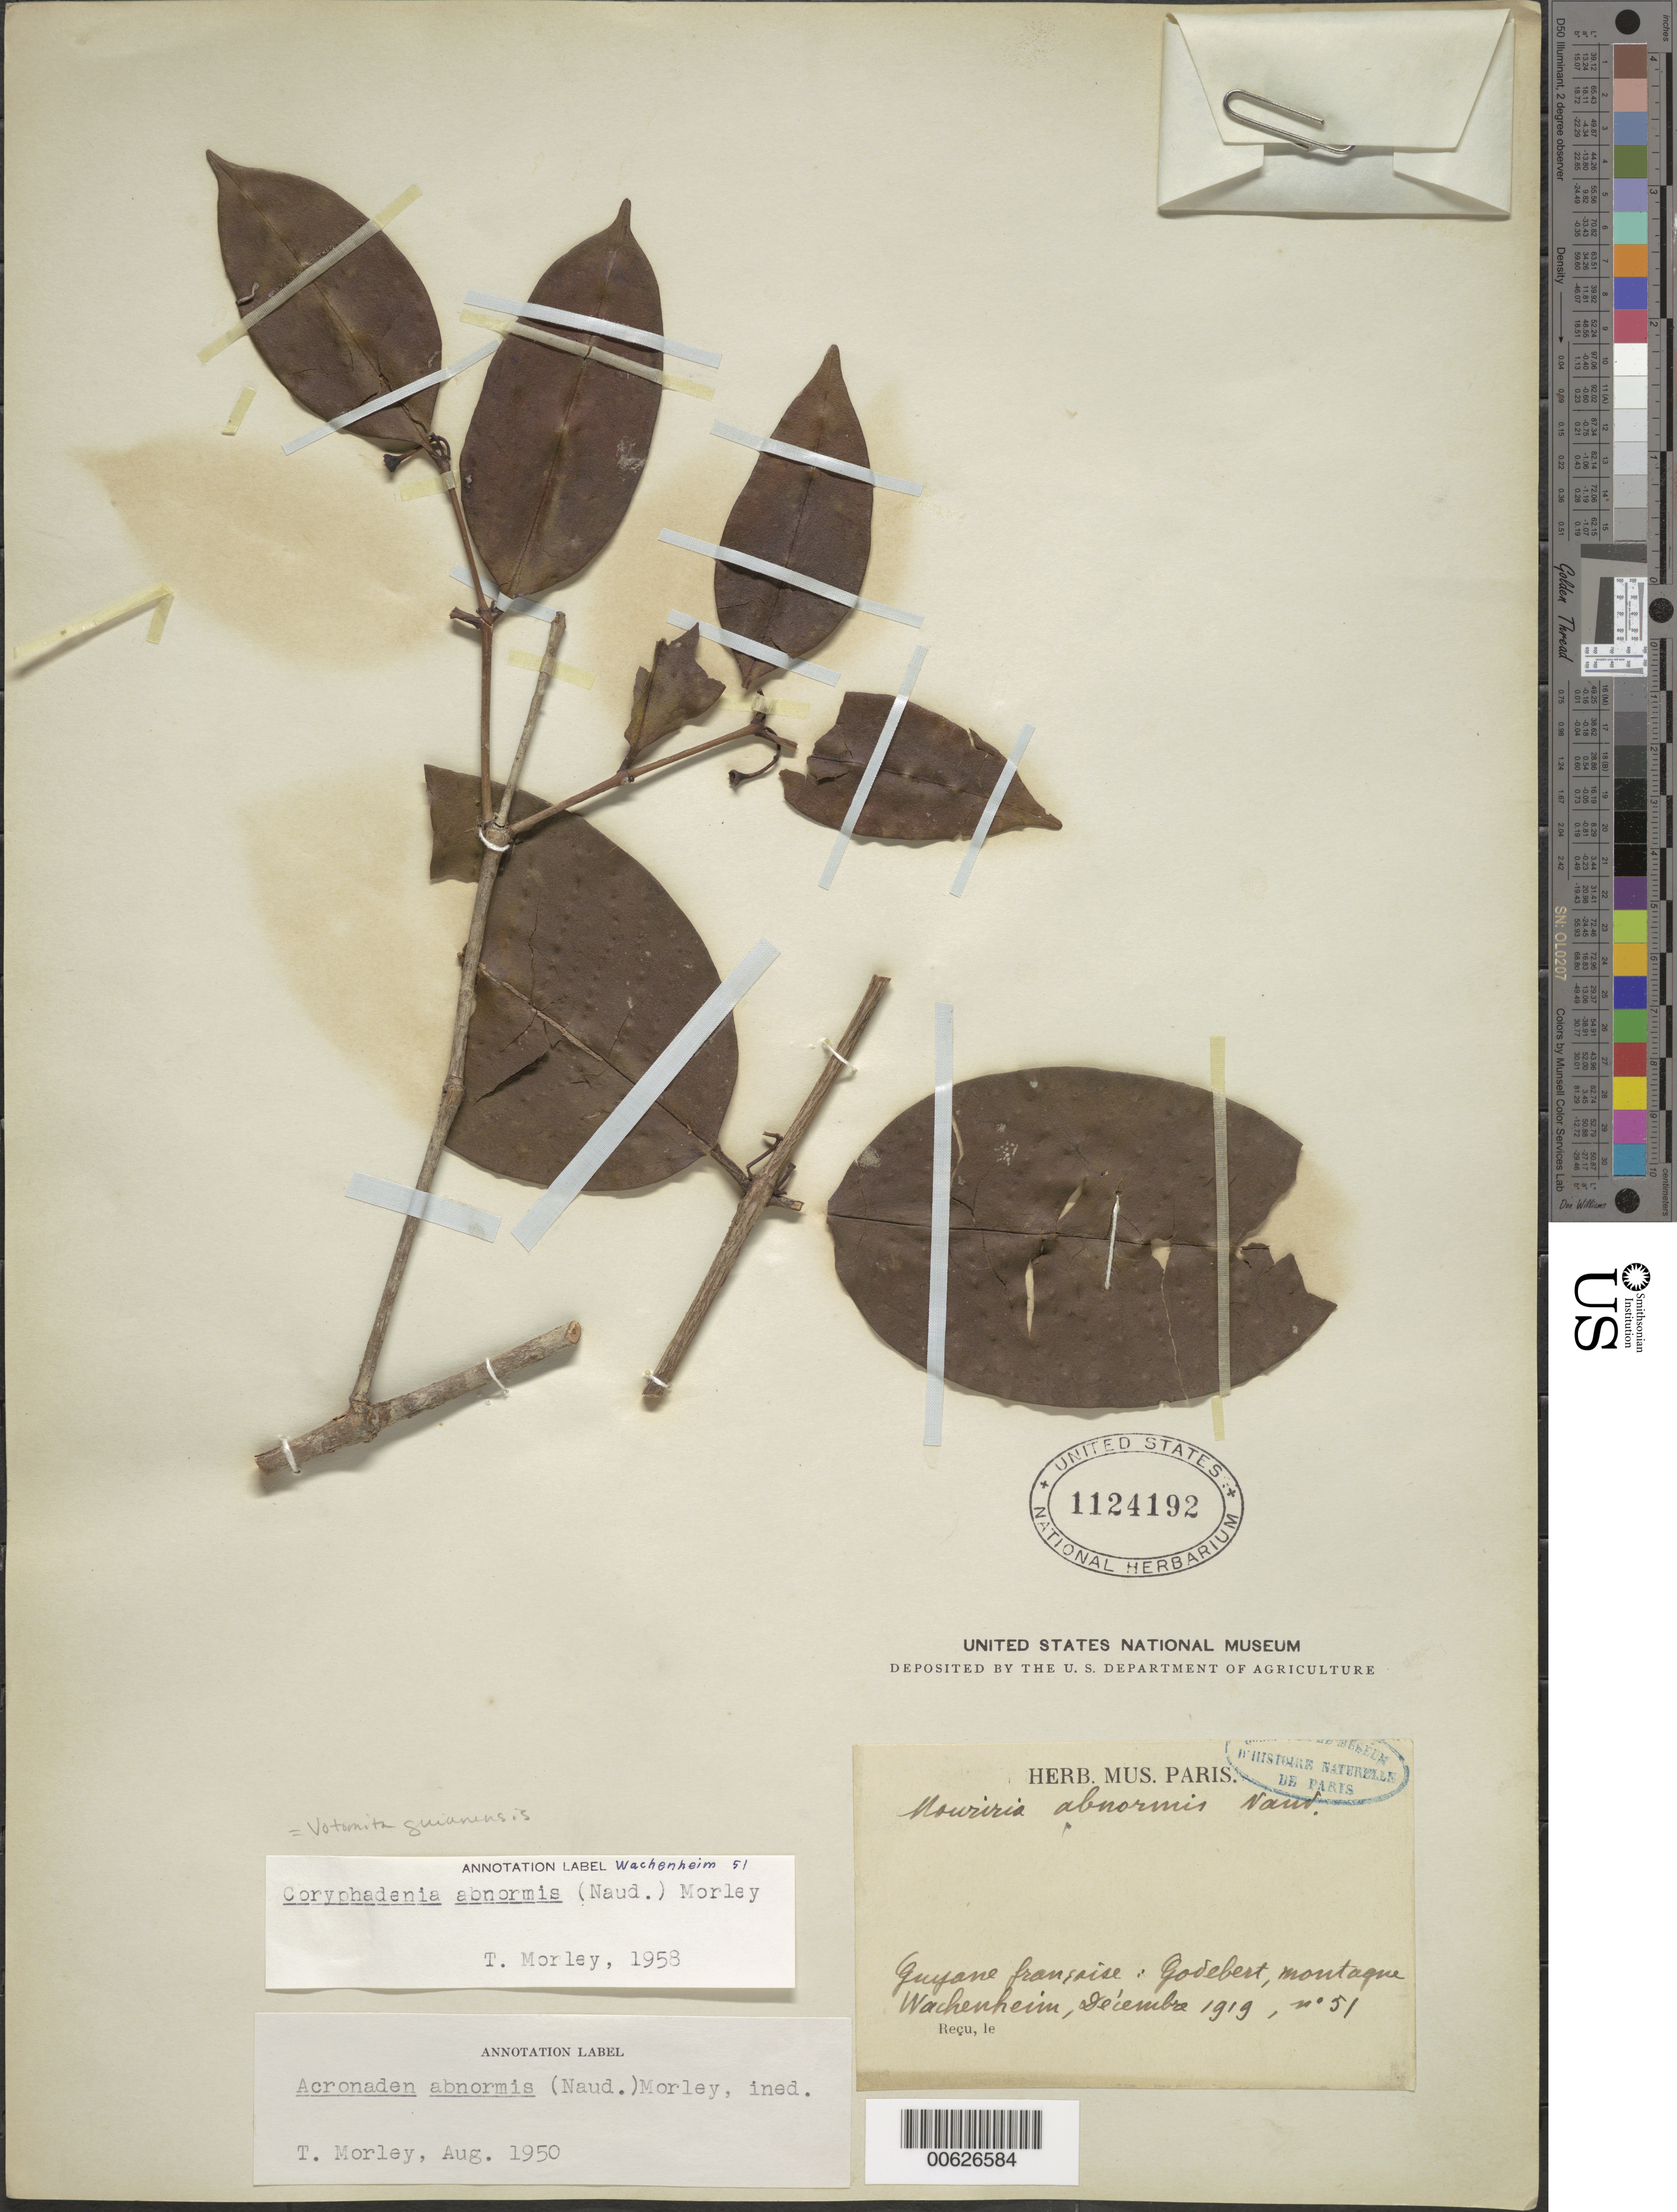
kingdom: Plantae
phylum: Tracheophyta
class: Magnoliopsida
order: Myrtales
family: Melastomataceae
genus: Votomita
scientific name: Votomita guianensis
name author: Aubl.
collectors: G. Wachenheim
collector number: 51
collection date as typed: Dec-19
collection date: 1919-12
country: French Guiana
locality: Godebert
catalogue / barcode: US 1124192